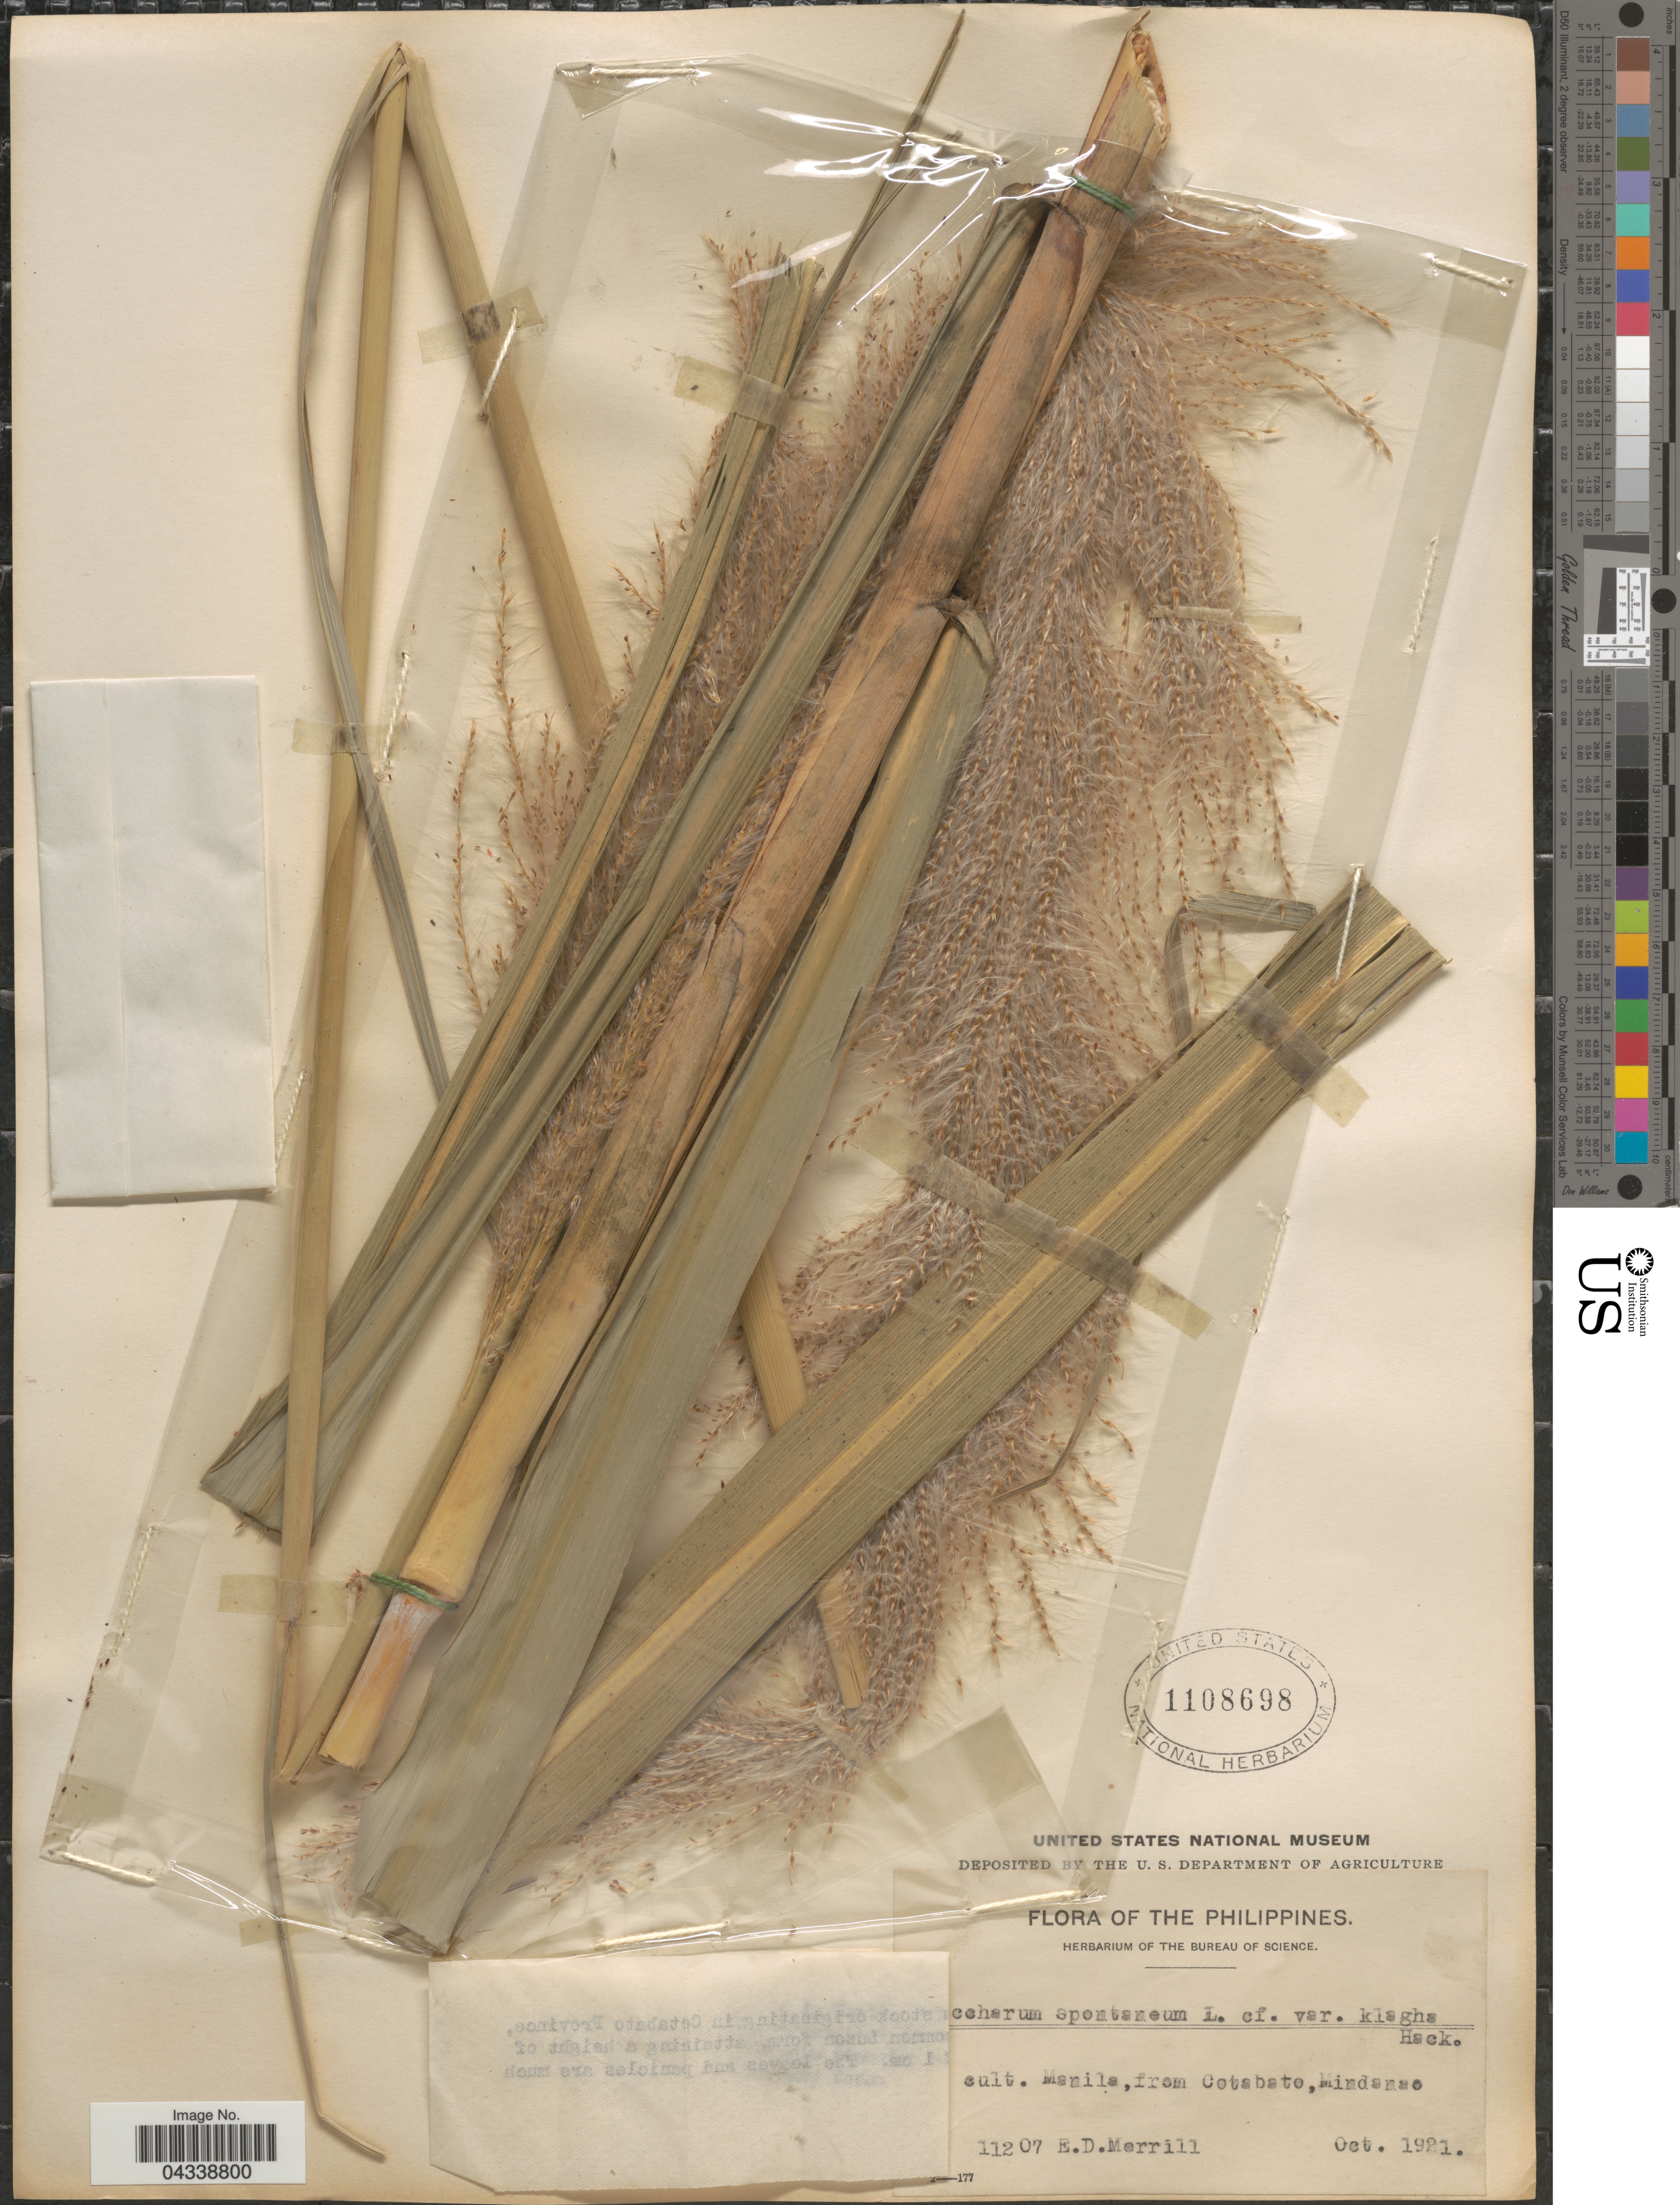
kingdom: Plantae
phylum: Tracheophyta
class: Liliopsida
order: Poales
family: Poaceae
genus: Saccharum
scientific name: Saccharum spontaneum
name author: L.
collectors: E. D. Merrill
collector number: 11207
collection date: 1921-10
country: Philippines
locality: Manila, from Cotabato, Mindanao.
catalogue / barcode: US 1108698